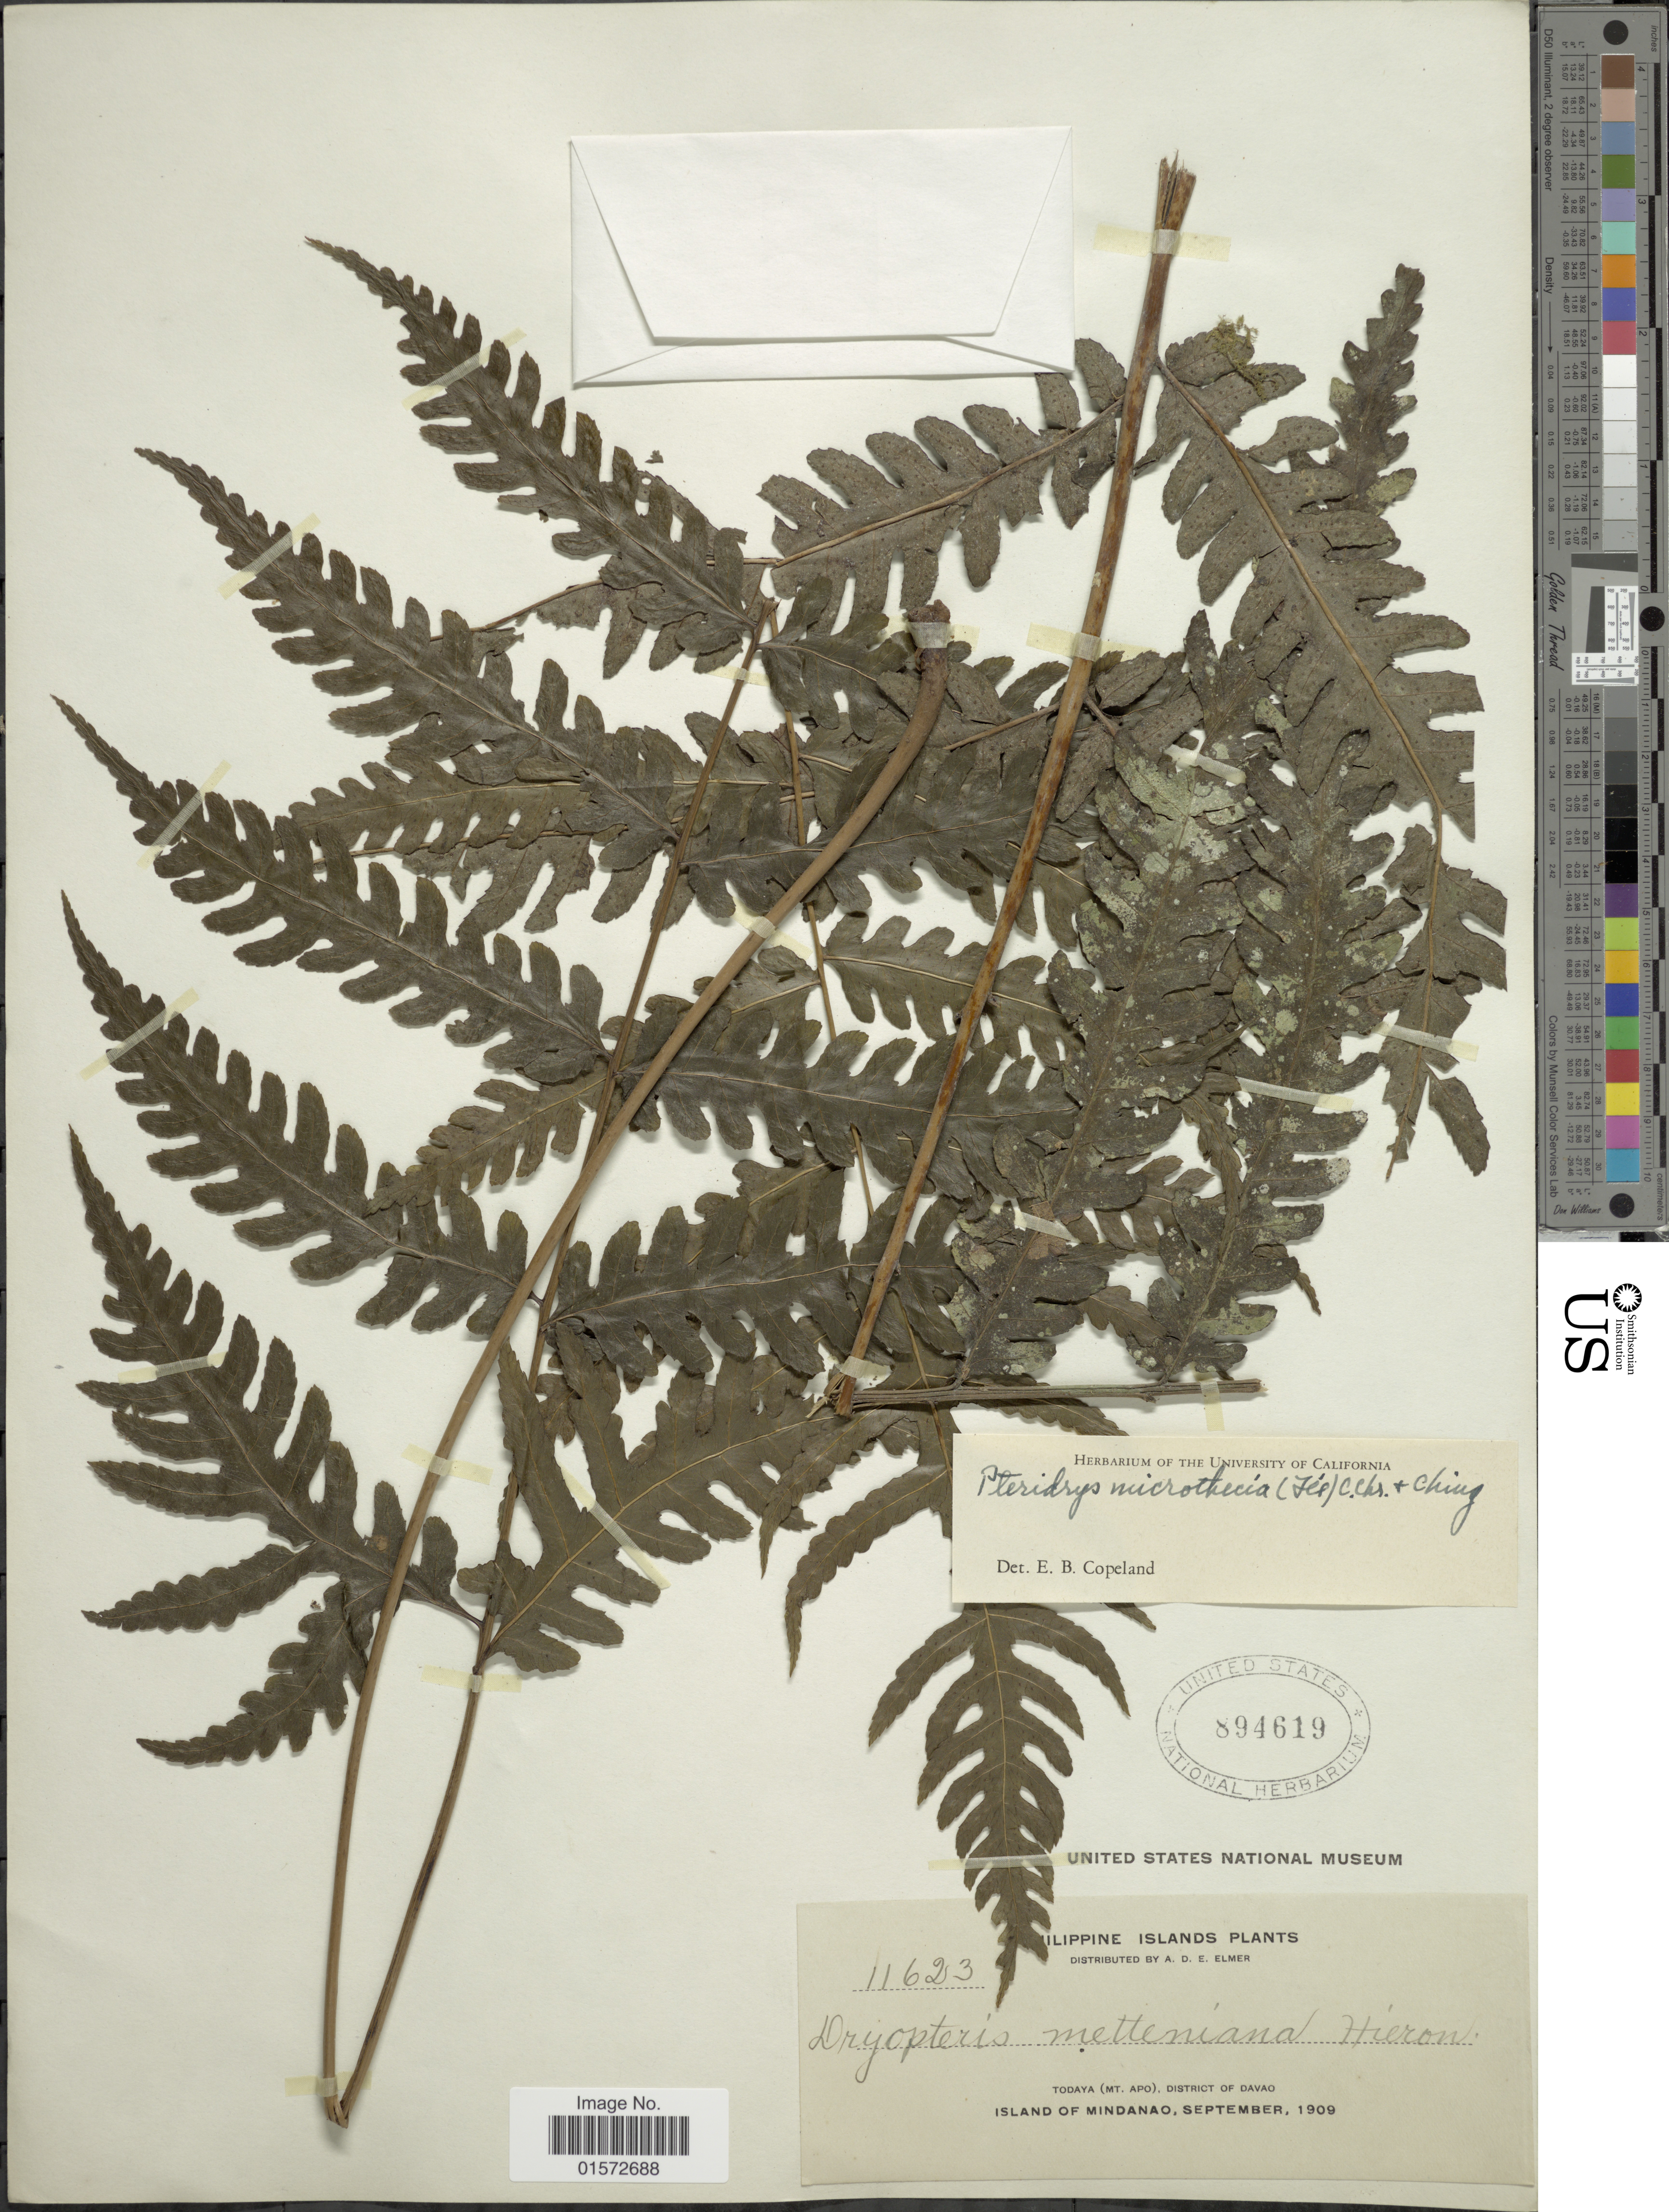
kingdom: Plantae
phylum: Tracheophyta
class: Polypodiopsida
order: Polypodiales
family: Tectariaceae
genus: Pteridrys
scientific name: Pteridrys microthecia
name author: (Fée) C. Chr. & Ching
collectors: A. D. E. Elmer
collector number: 11623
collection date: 1909-09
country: Philippines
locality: Todaya (Mt. Apo), District of Davao. Island of MIndanao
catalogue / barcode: US 894619